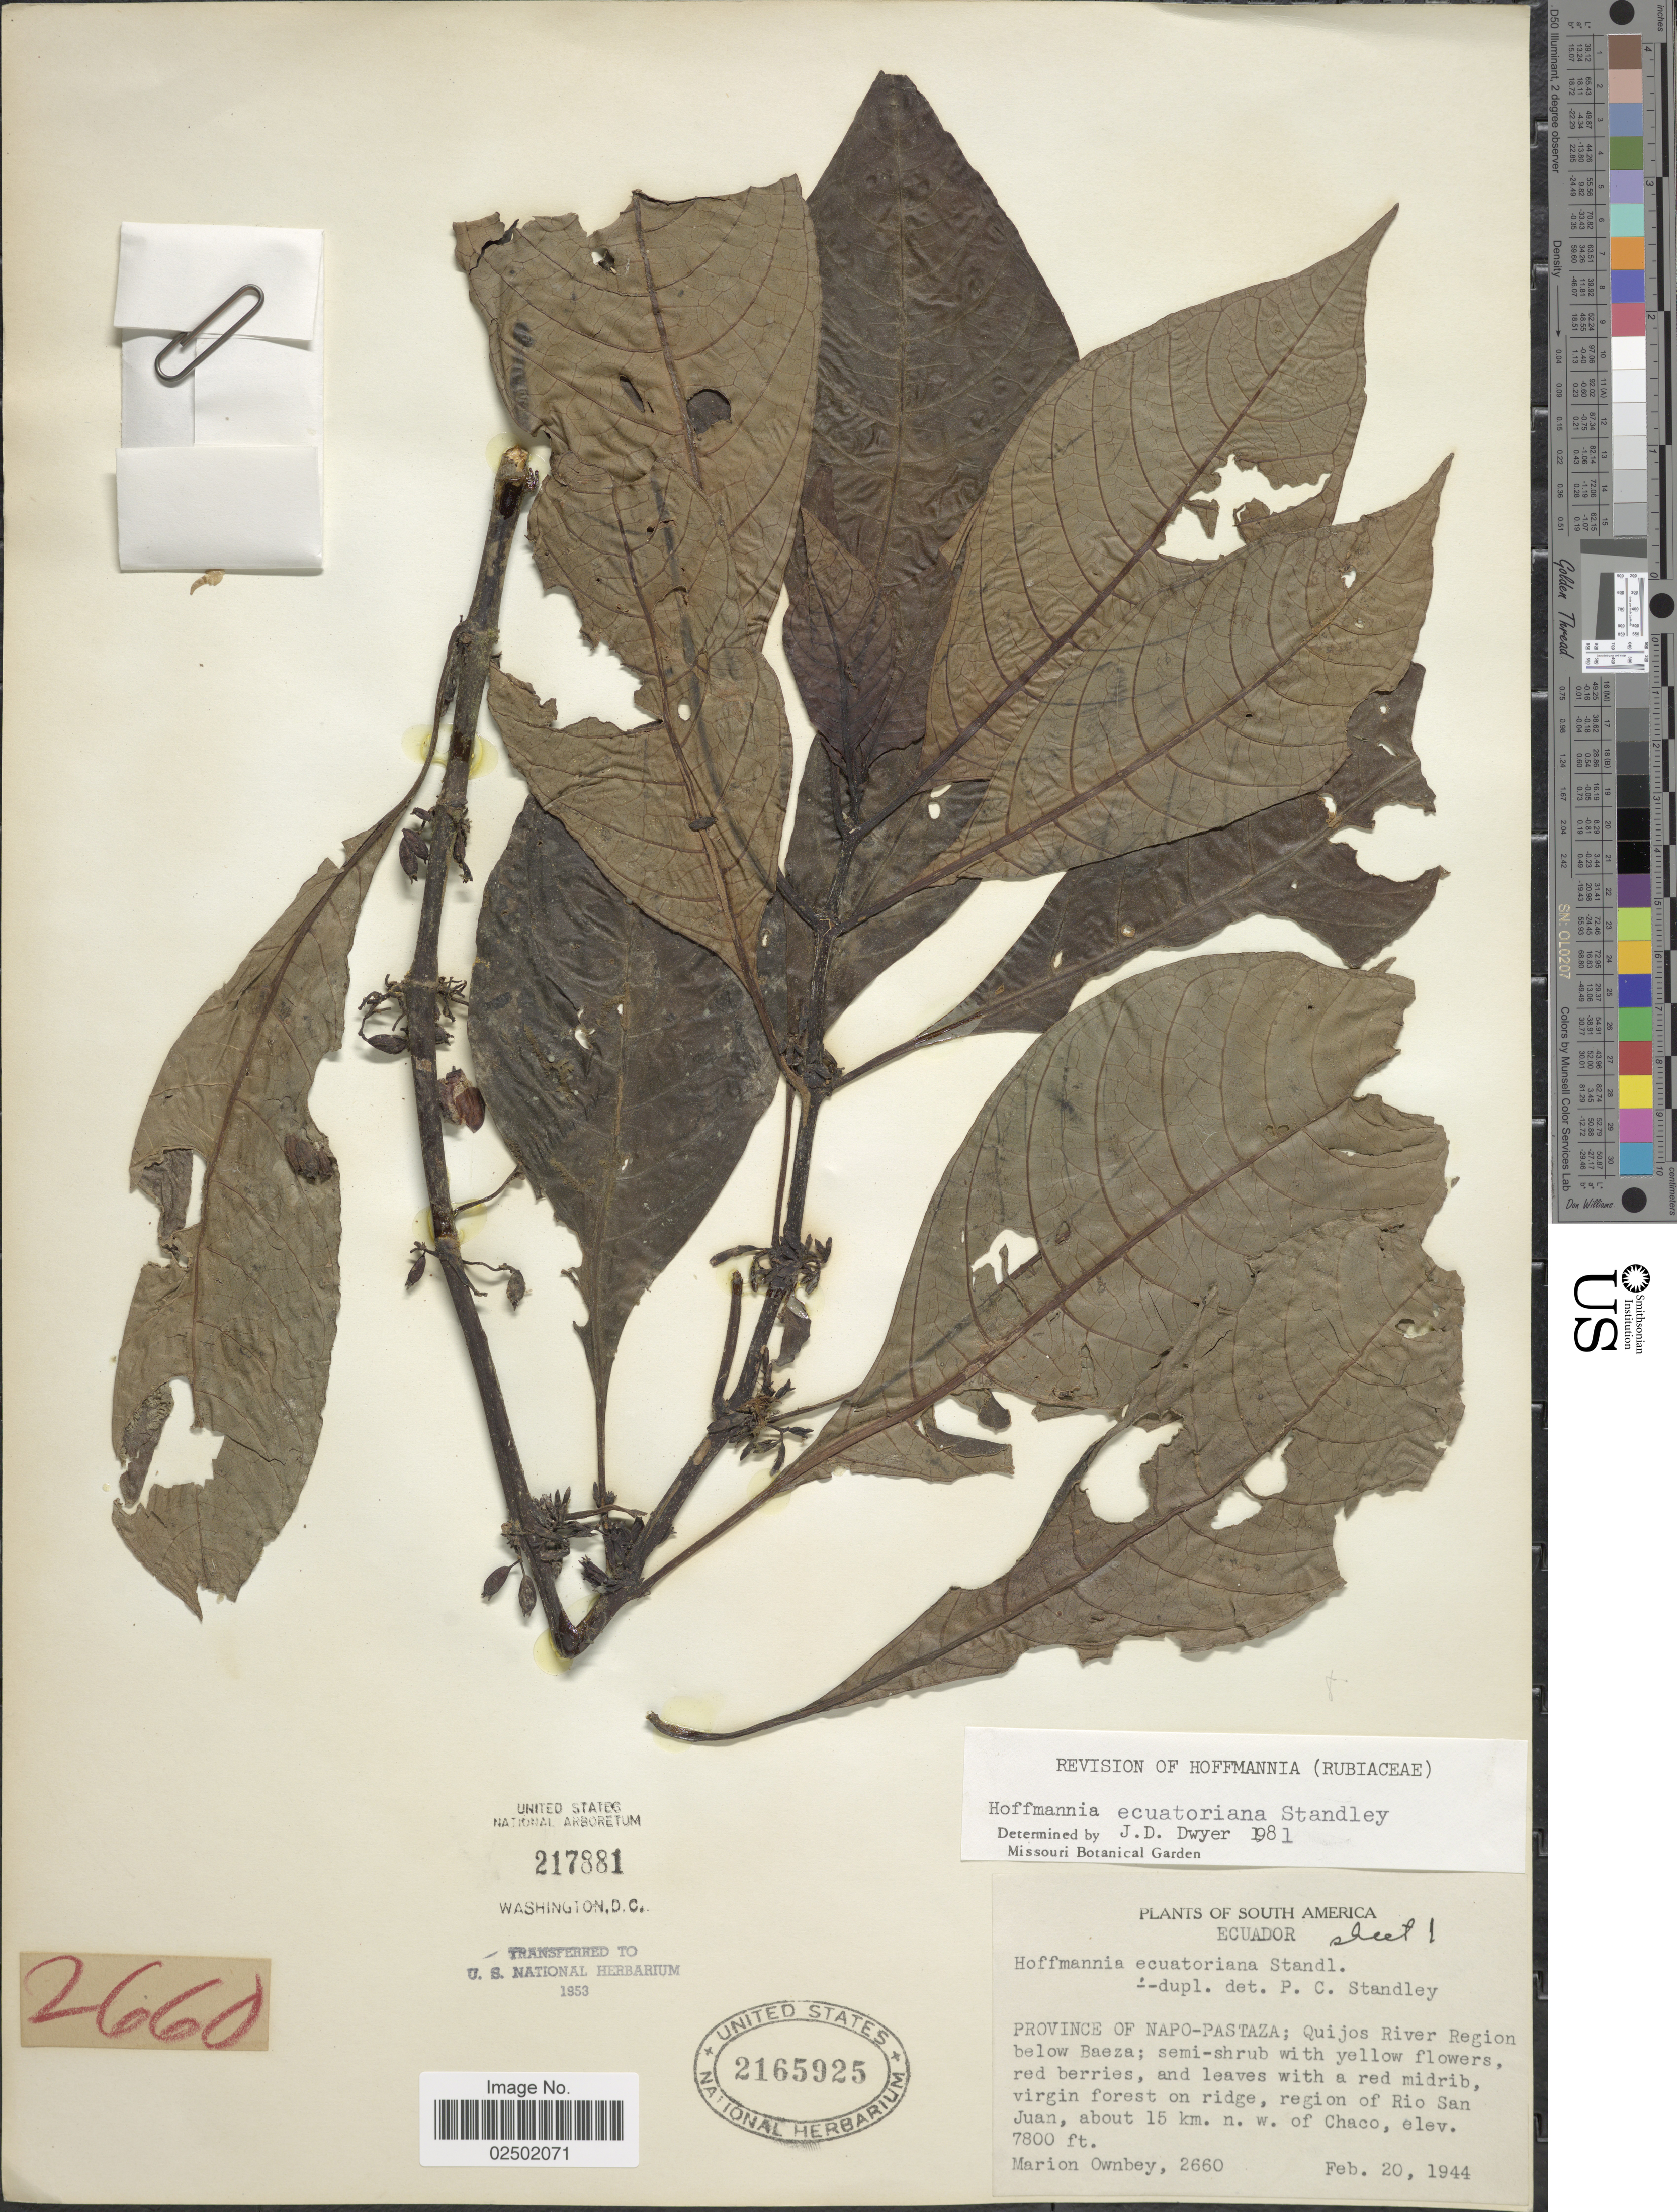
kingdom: Plantae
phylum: Tracheophyta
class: Magnoliopsida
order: Gentianales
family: Rubiaceae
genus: Hoffmannia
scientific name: Hoffmannia ecuatoriana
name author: Standl.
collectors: F. M. Ownbey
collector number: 2660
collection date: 1944-02-20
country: Ecuador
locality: Province of Napo-Pastaza; Quijos River Region below Baeza. Virgin forest on ridge, region of Rio San Juan, about 15 km. n.w. of Chaco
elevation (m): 2377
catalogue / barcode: US 2165925